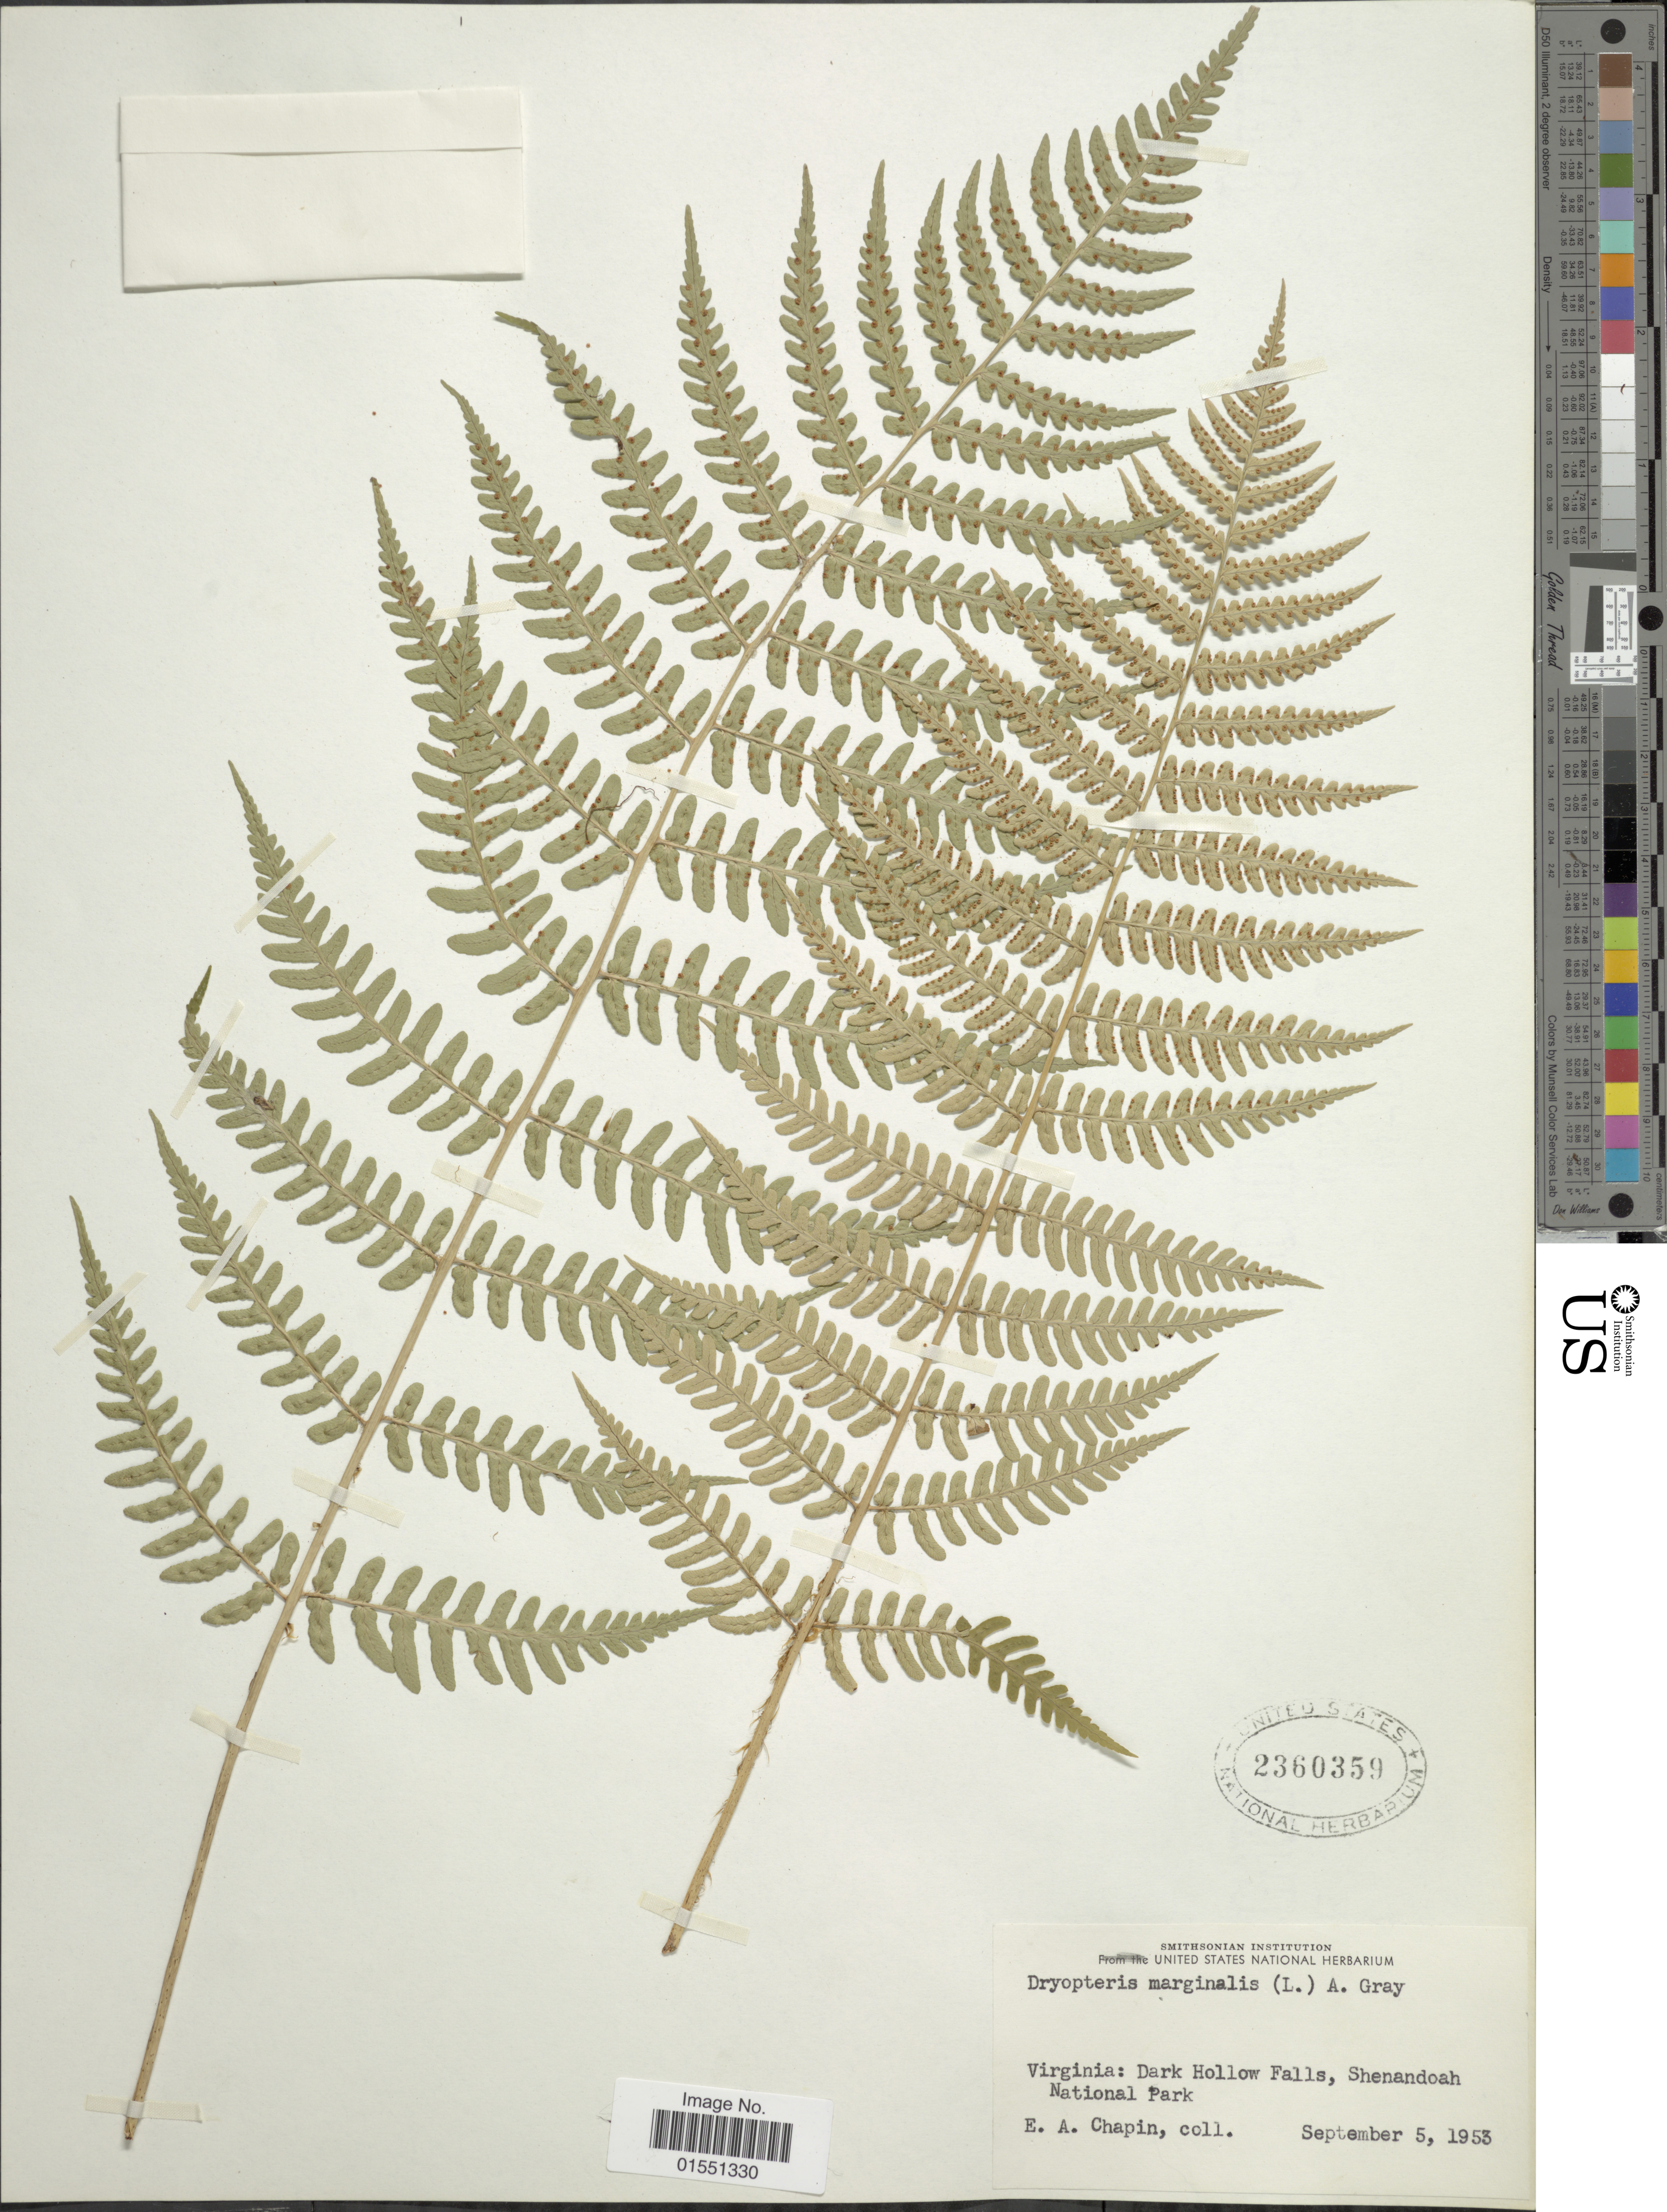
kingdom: Plantae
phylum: Tracheophyta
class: Polypodiopsida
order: Polypodiales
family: Dryopteridaceae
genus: Dryopteris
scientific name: Dryopteris marginalis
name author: (L.) A. Gray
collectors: E. Chapin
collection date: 1953-09-05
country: United States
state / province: Virginia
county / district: Madison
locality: Dark Hollow Falls, Shenandoah National Park.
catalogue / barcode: US 2360359